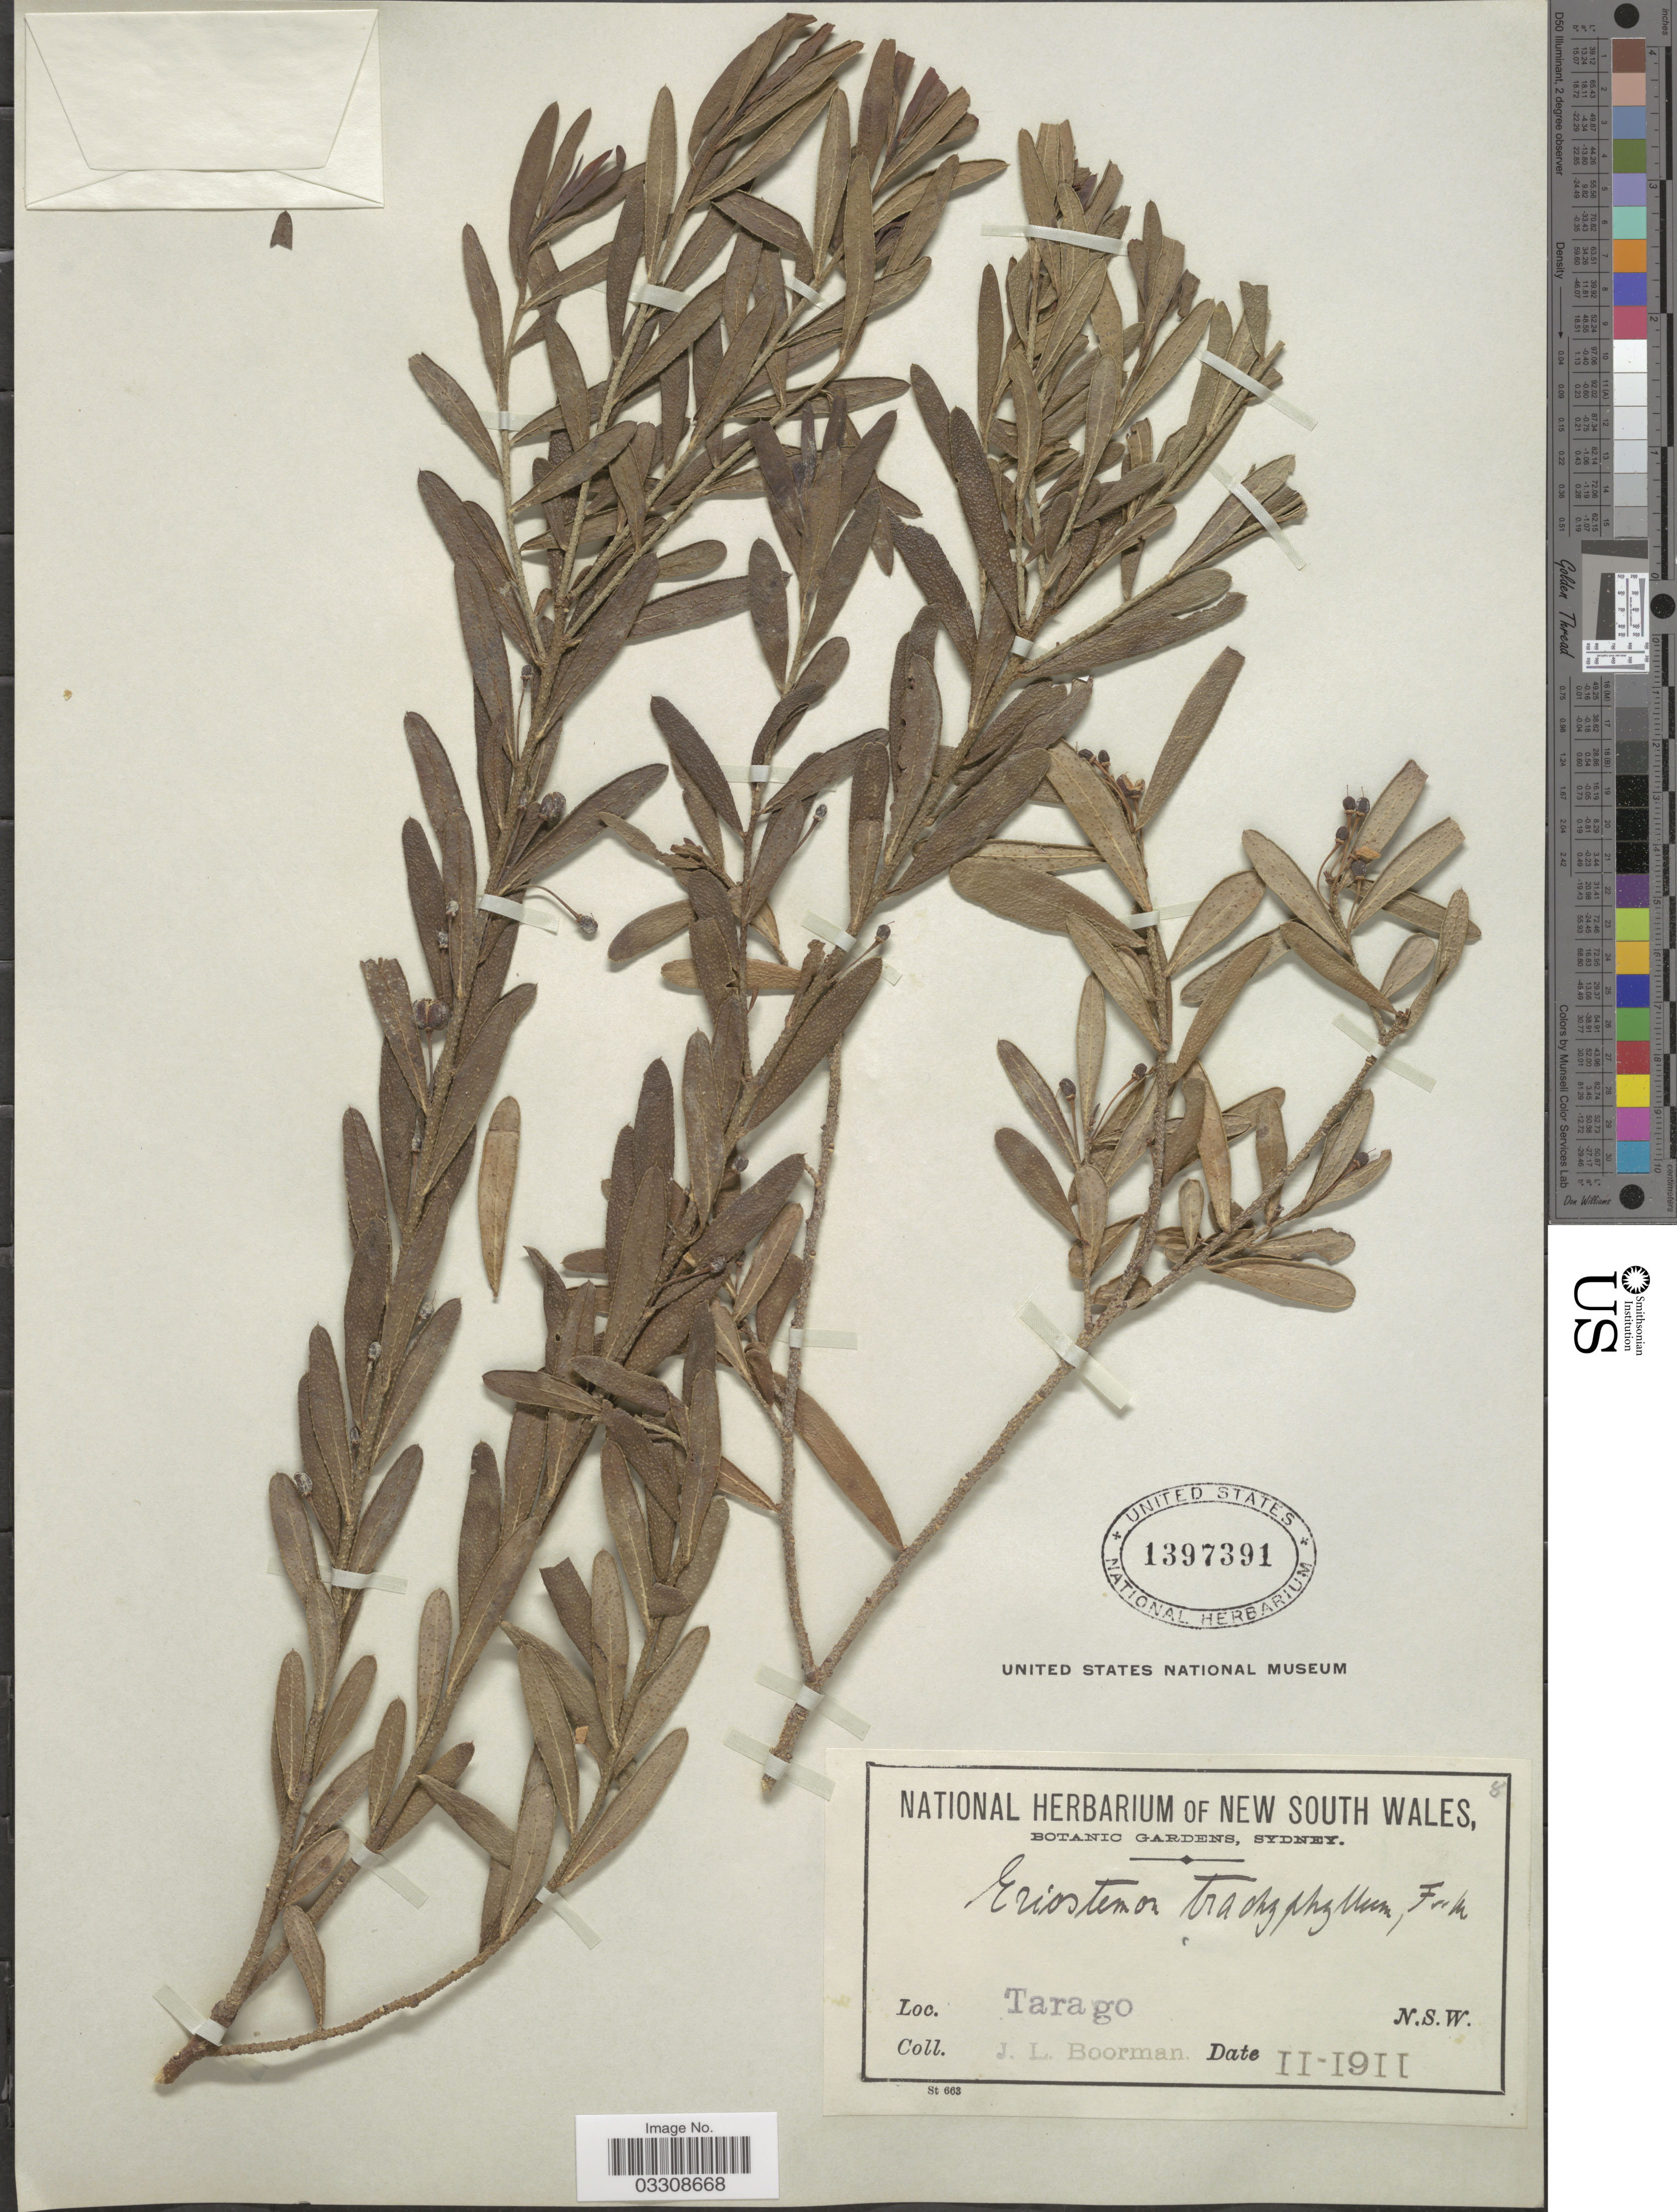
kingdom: Plantae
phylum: Tracheophyta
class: Magnoliopsida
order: Sapindales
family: Rutaceae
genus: Eriostemon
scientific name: Eriostemon trachyphyllus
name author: F. Muell.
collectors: J. Boorman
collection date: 1911-11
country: Australia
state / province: New South Wales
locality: Tarago.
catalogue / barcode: US 1397391